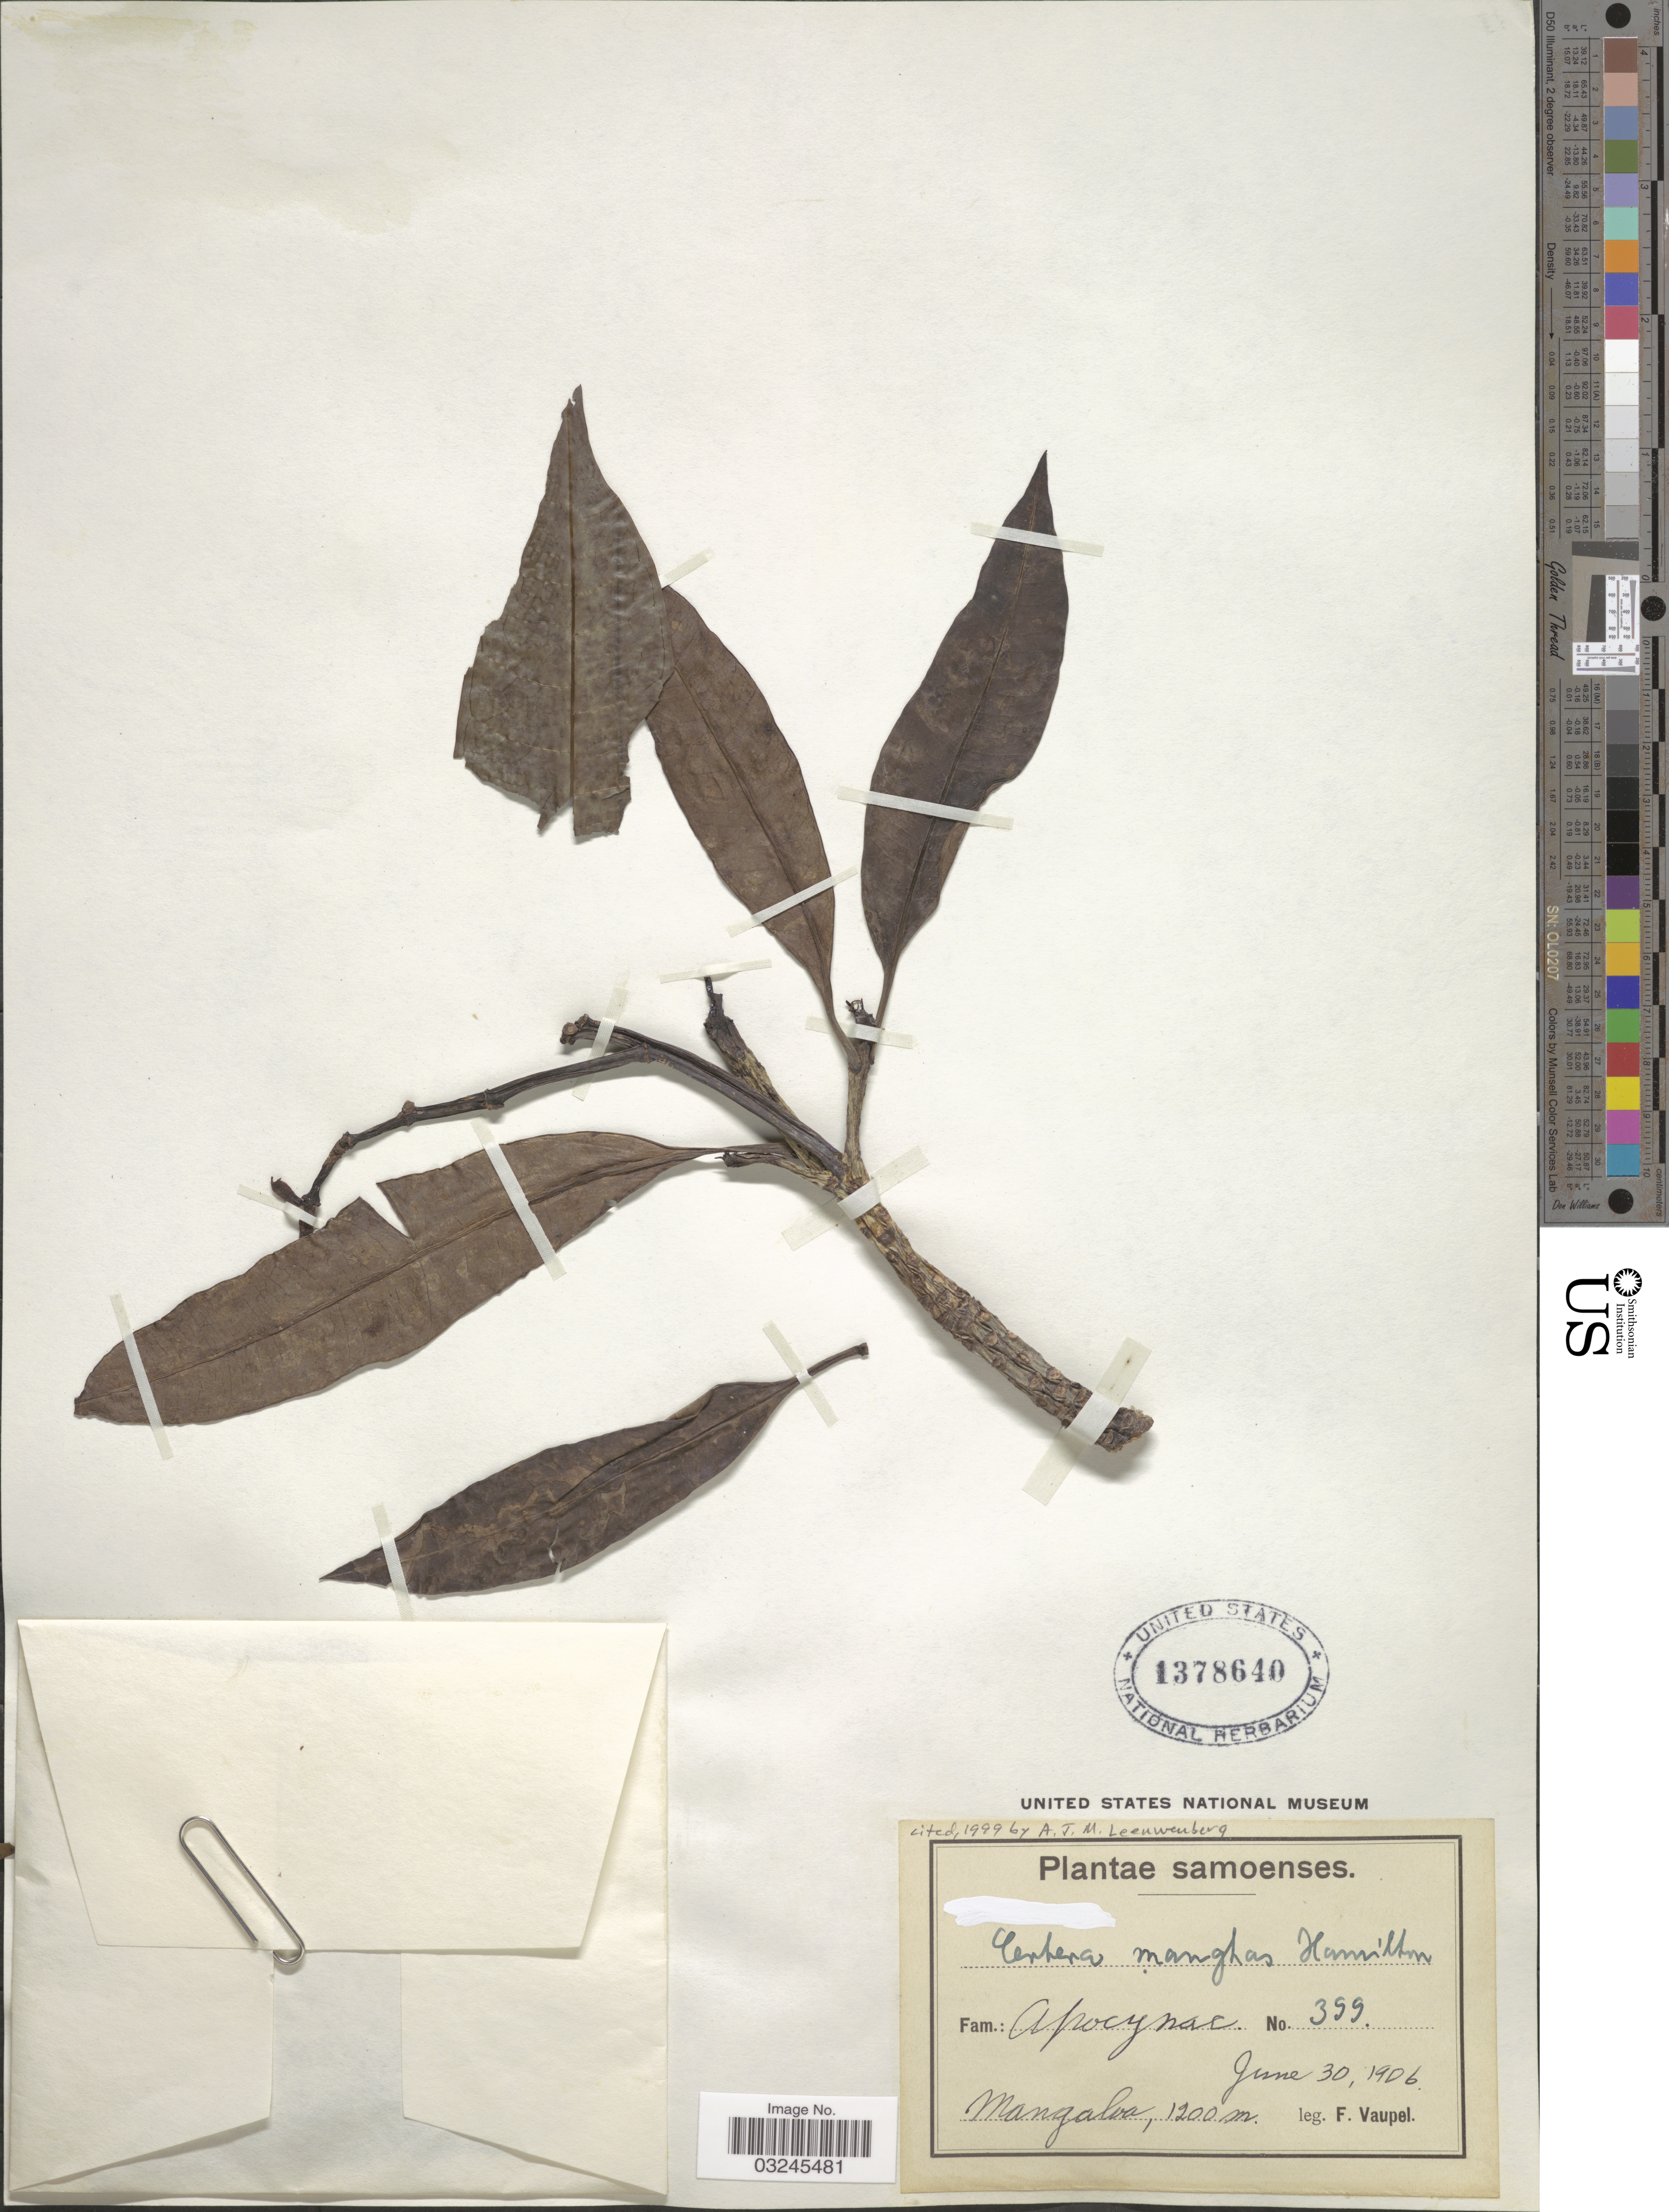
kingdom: Plantae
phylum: Tracheophyta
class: Magnoliopsida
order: Gentianales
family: Apocynaceae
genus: Cerbera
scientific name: Cerbera manghas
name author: L.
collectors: F. Vaupel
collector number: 399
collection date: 1906-06-30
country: Samoa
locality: Samoenses. Mangaloa.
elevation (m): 1200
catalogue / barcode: US 1378640